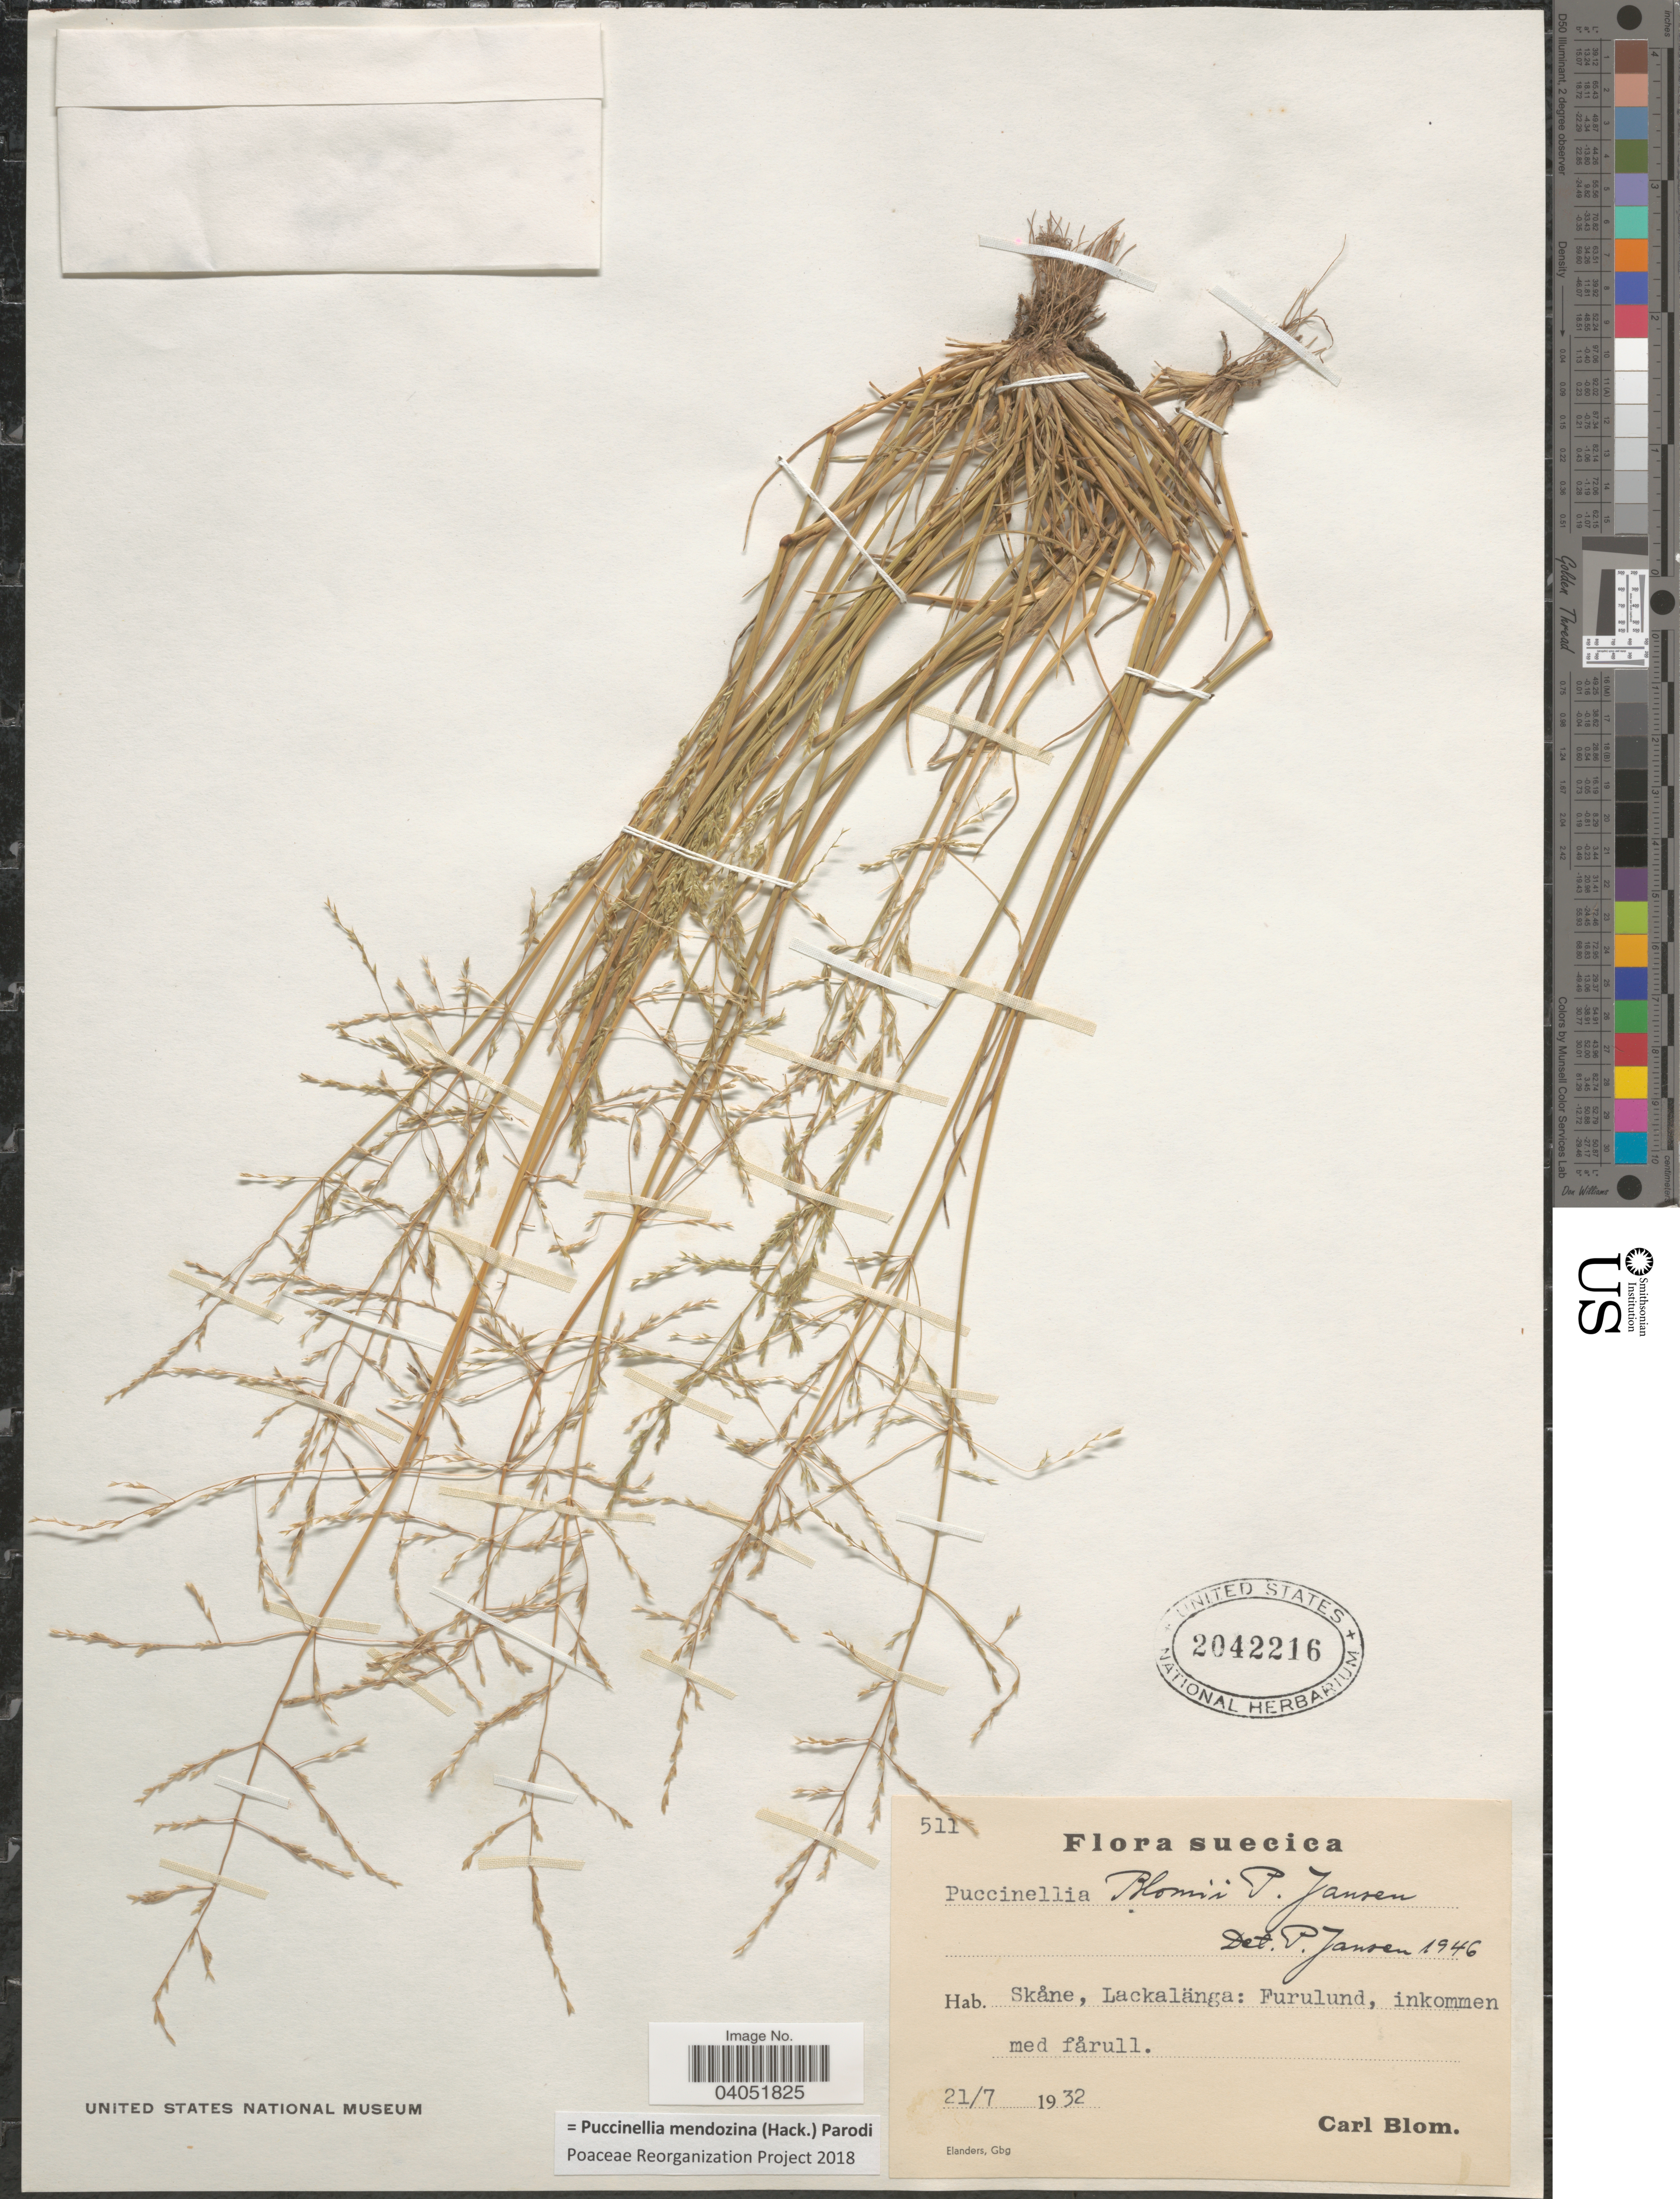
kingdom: Plantae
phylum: Tracheophyta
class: Liliopsida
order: Poales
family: Poaceae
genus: Puccinellia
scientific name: Puccinellia mendozina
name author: (Hack.) Parodi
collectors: C. H. Blom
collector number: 511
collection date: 1932-07-21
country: Sweden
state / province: Skåne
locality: Suecica. Lackalänga: Furulund, inkommen med fårull.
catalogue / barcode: US 2042216